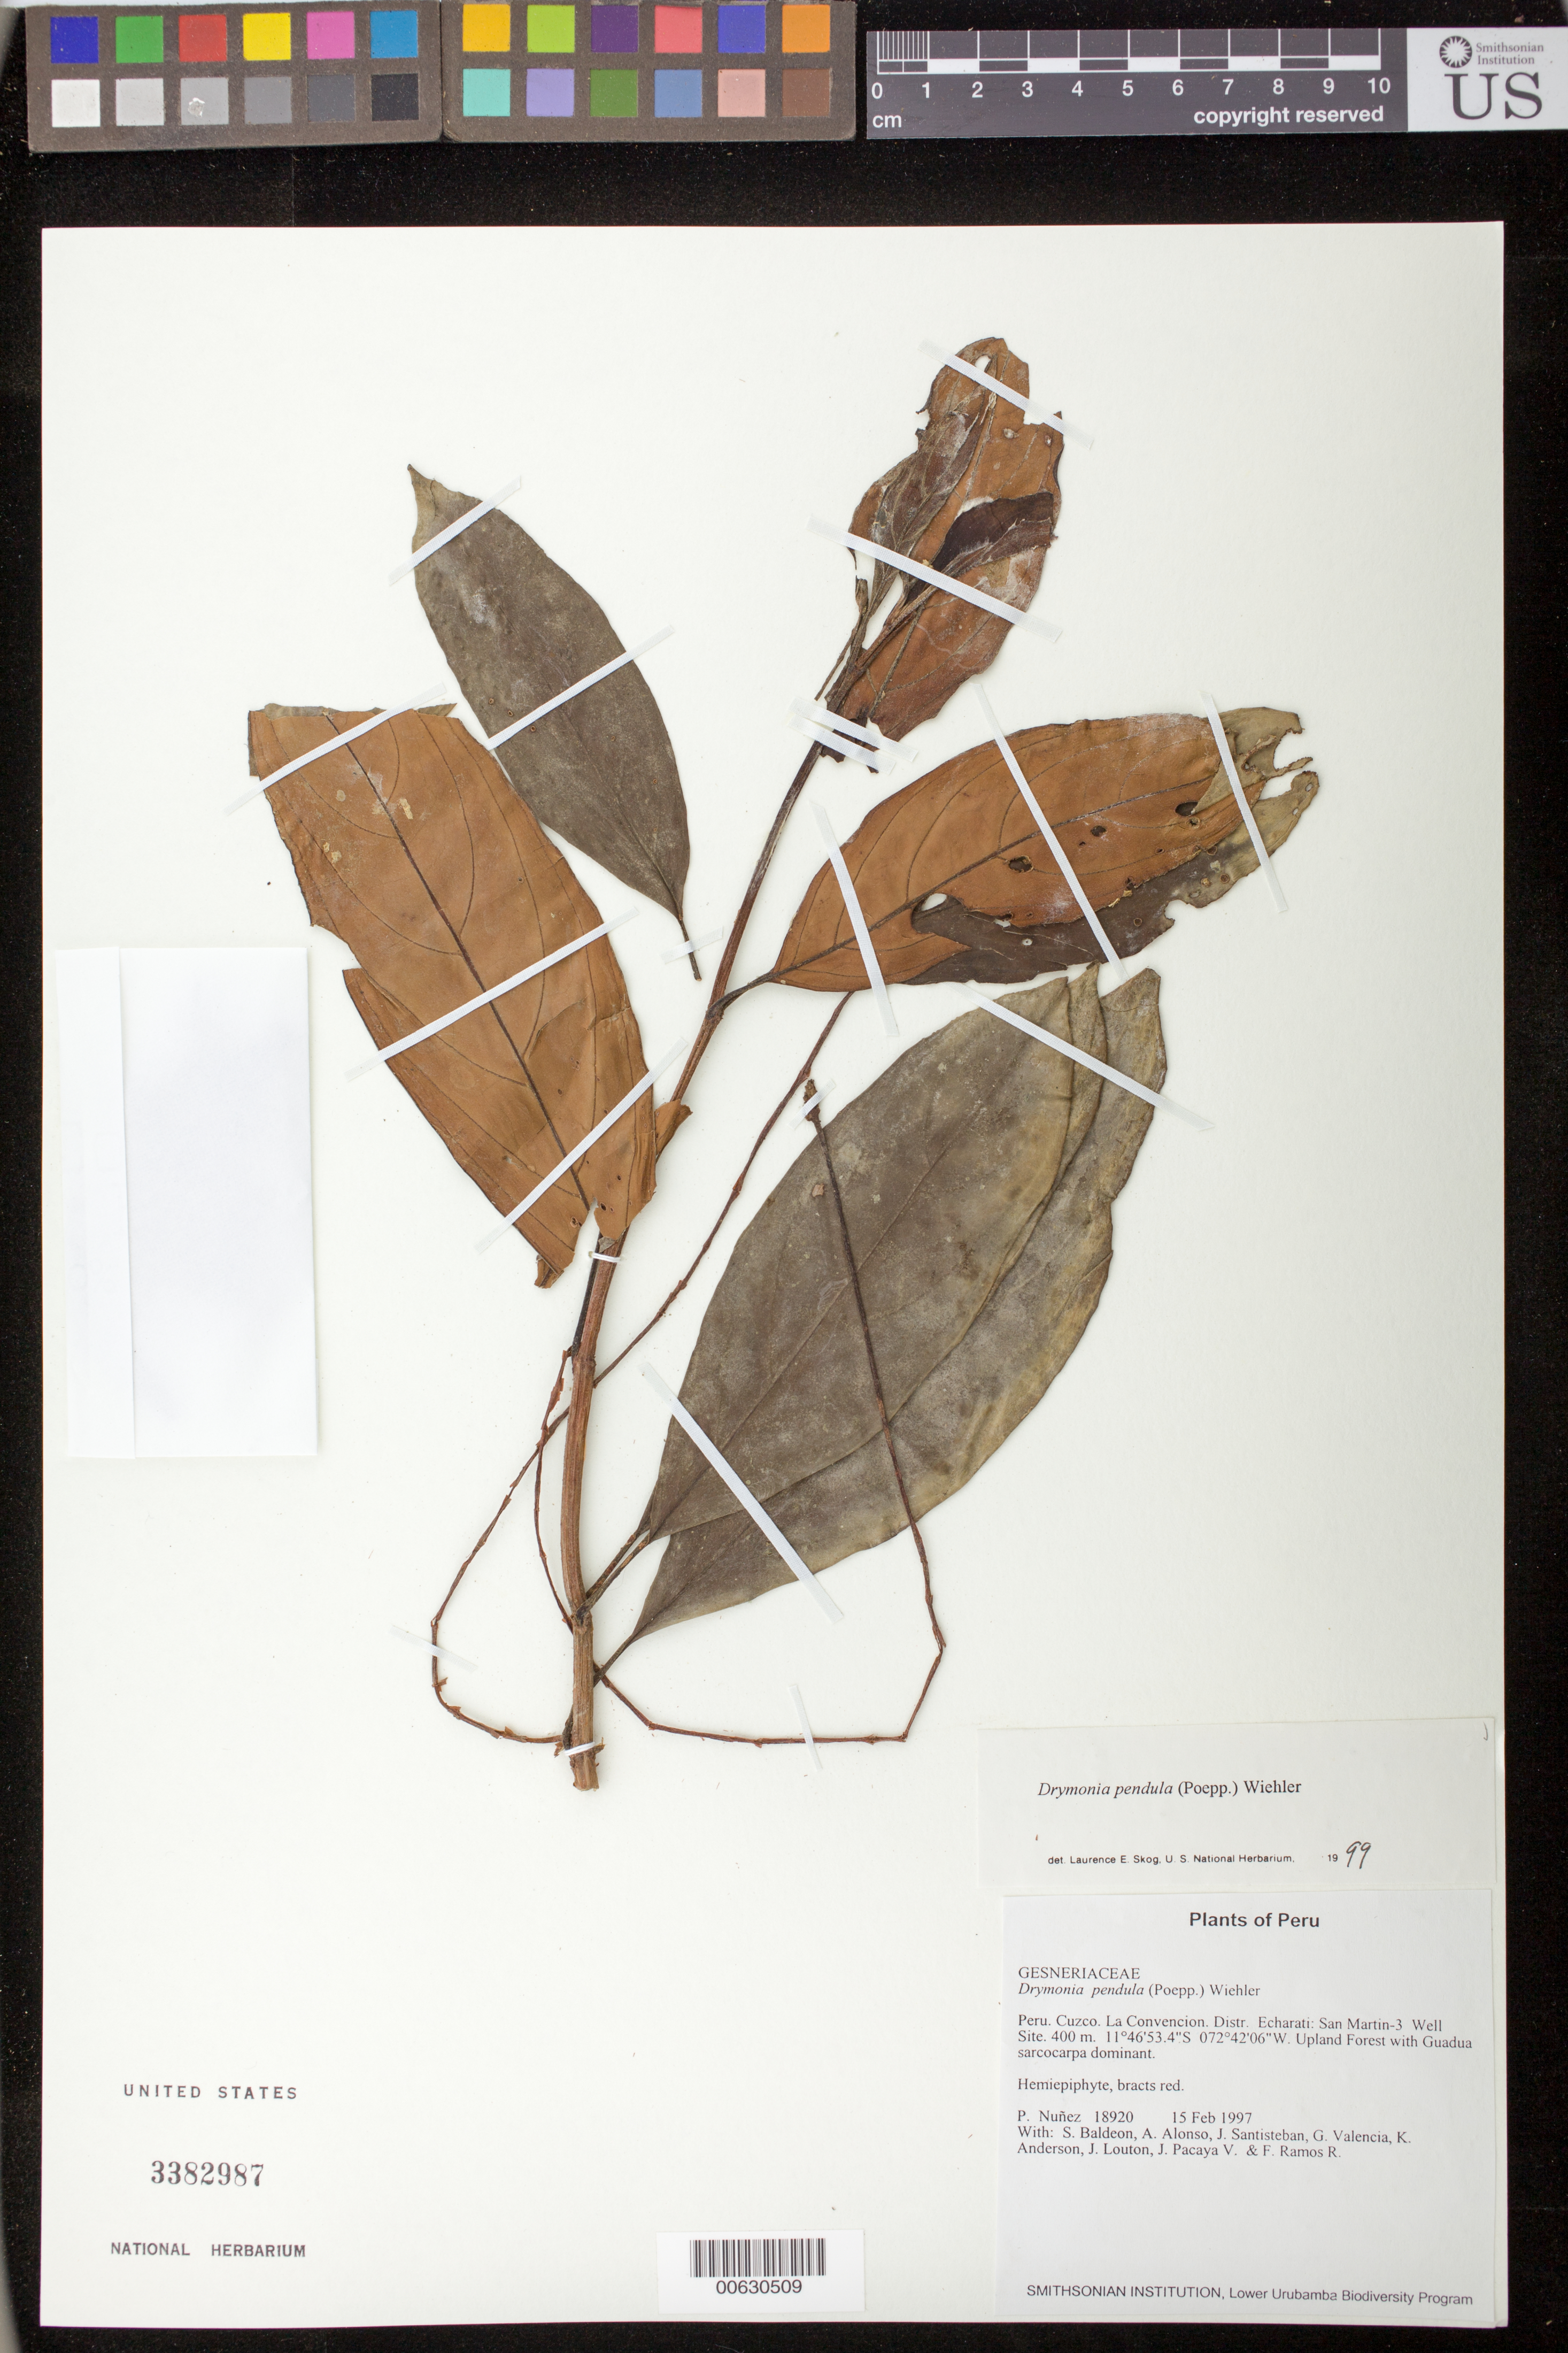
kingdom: Plantae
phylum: Tracheophyta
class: Magnoliopsida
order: Lamiales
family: Gesneriaceae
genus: Drymonia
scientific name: Drymonia pendula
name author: (Poepp.) Wiehler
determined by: Skog, Laurence E.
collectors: P. Núñez V., S. Baldeon, A. Alonso, J. Santisteban, G. Valencia, K. Anderson, J. Louton, J. Pacaya V. & F. Ramos R.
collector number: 18920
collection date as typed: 15 Feb 1997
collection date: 1997-02-15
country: Peru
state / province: Cusco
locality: La Convencion, Distr. Echarati: San Martin-3 Well Site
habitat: Upland forest with Guadua sarcocarpa dominant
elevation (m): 400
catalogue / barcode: US 3382987